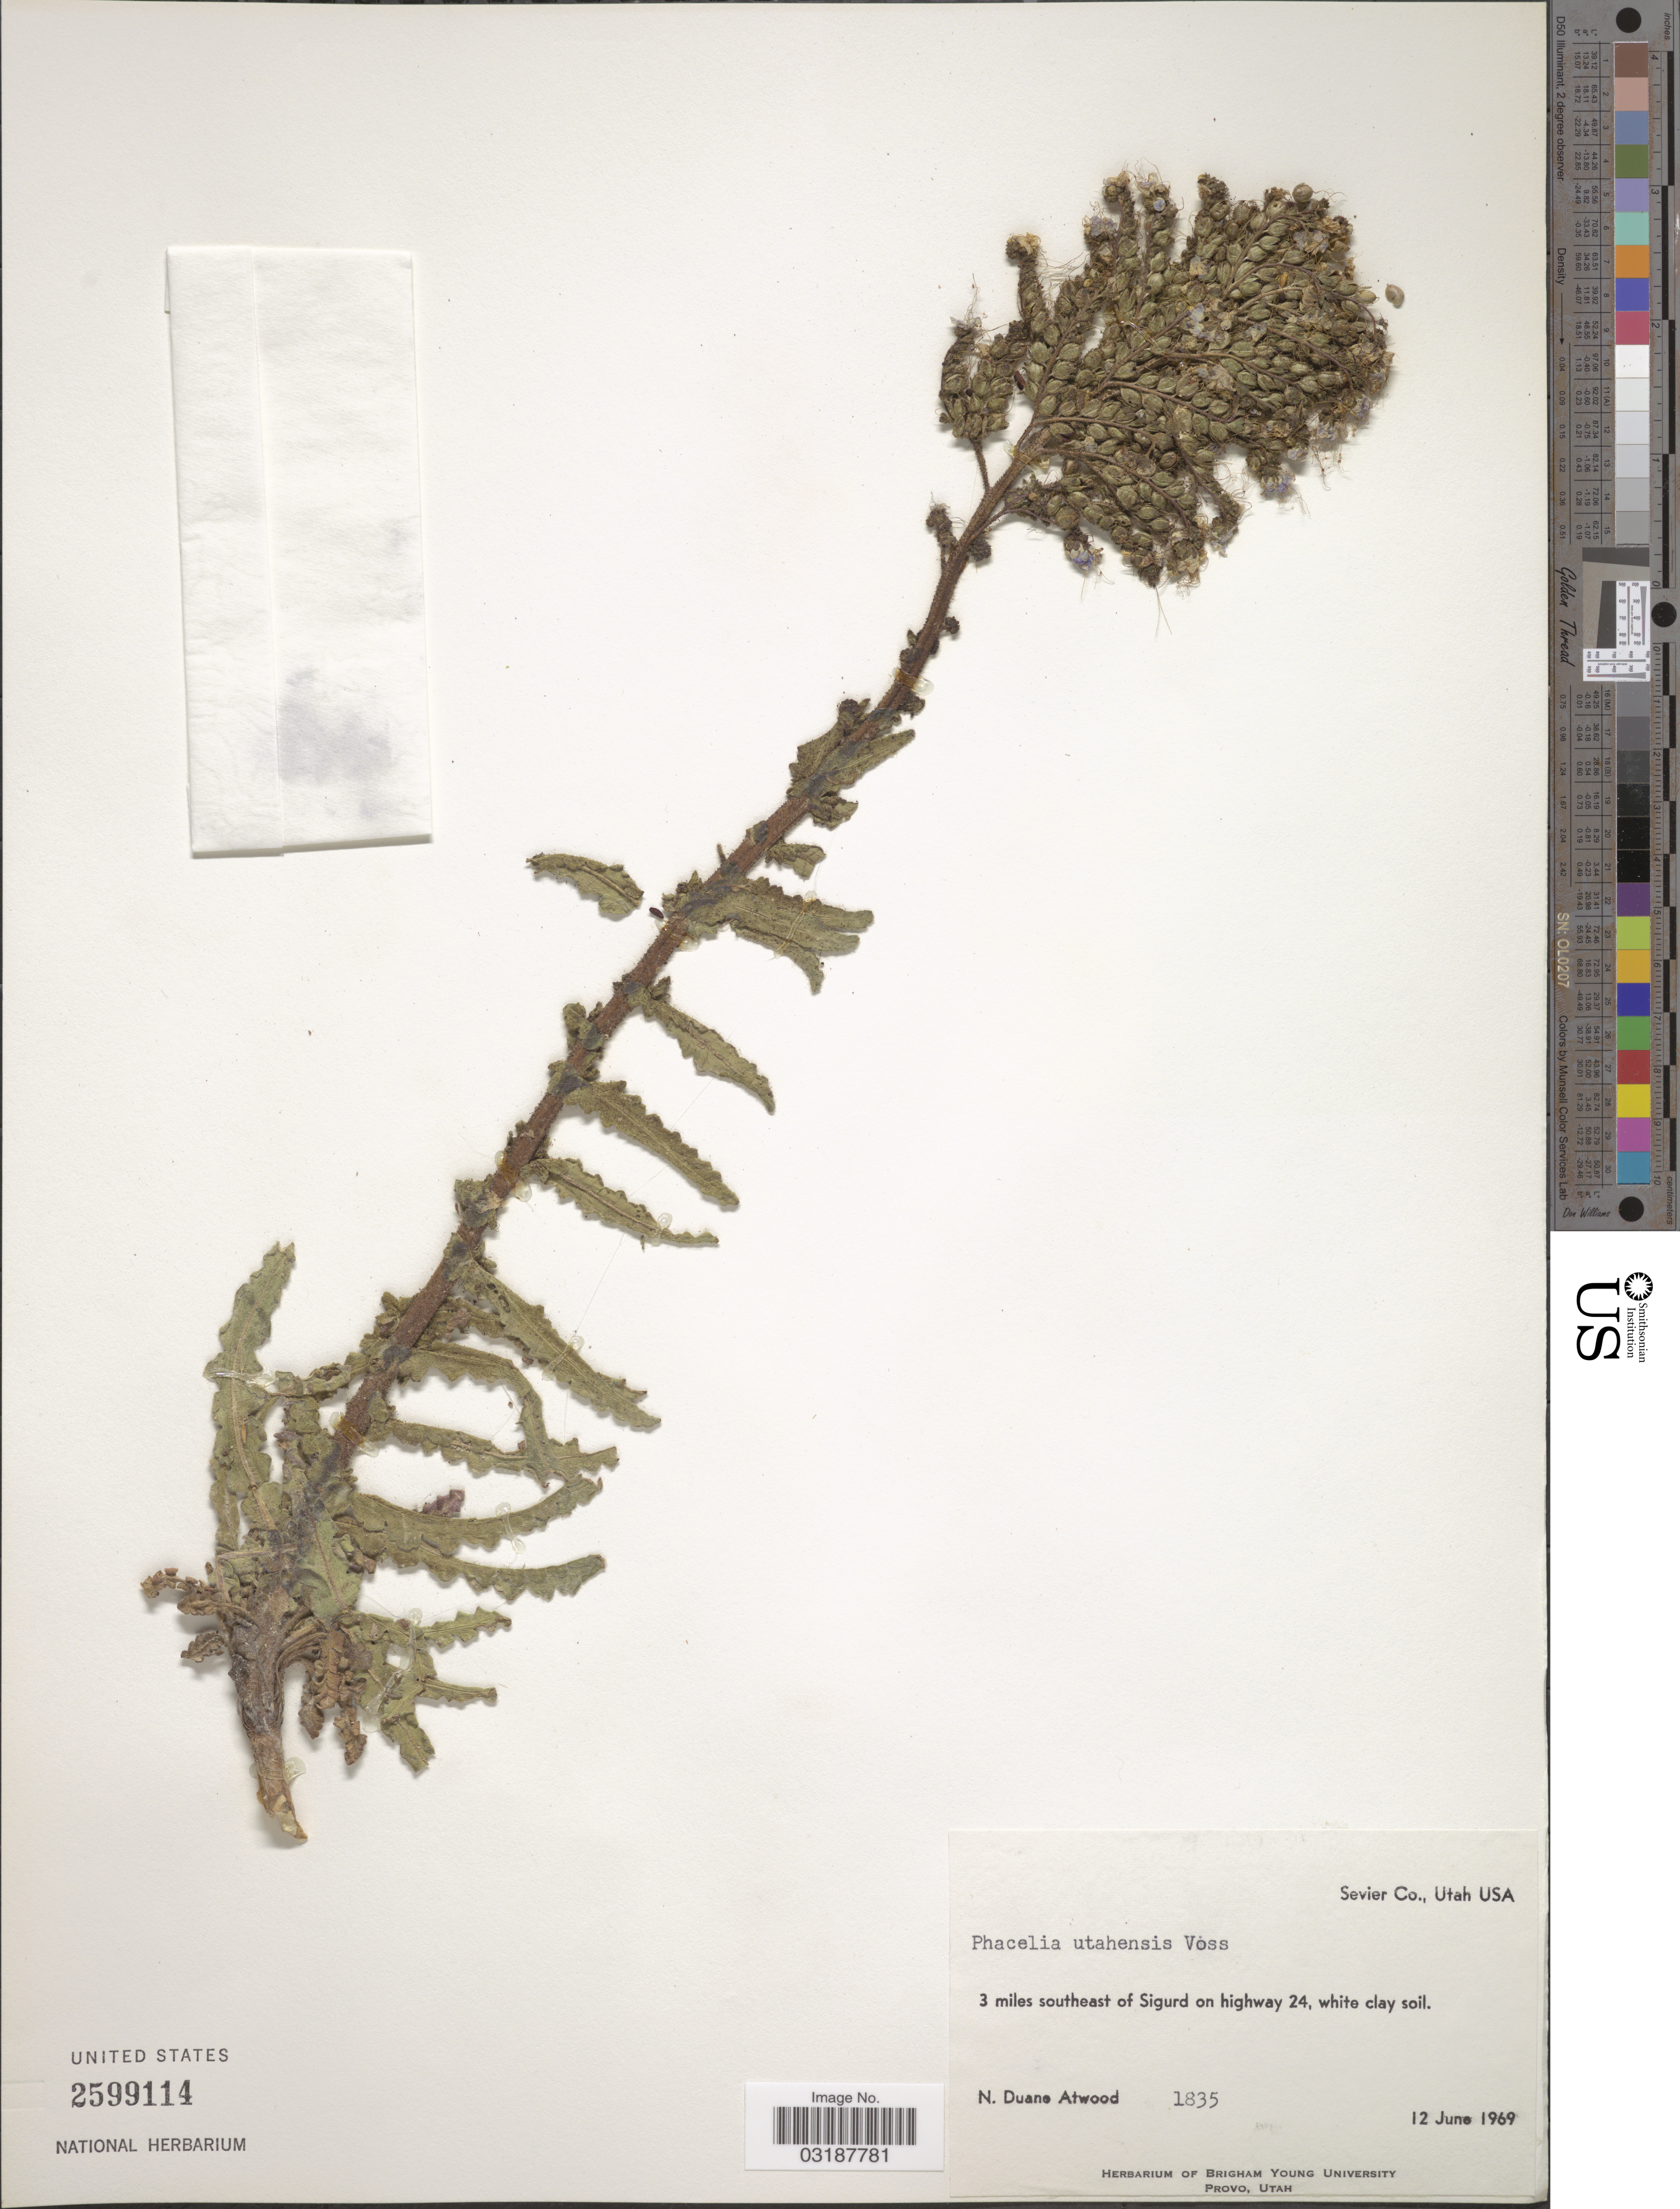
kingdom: Plantae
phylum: Tracheophyta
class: Magnoliopsida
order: Boraginales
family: Hydrophyllaceae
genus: Phacelia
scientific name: Phacelia utahensis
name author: J.W. Voss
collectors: N. Atwood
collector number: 1835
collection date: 1969-06-12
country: United States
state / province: Utah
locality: Sevier Co., Utah, 3 miles southeast of Sigurd on highway 24.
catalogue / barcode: US 2599114